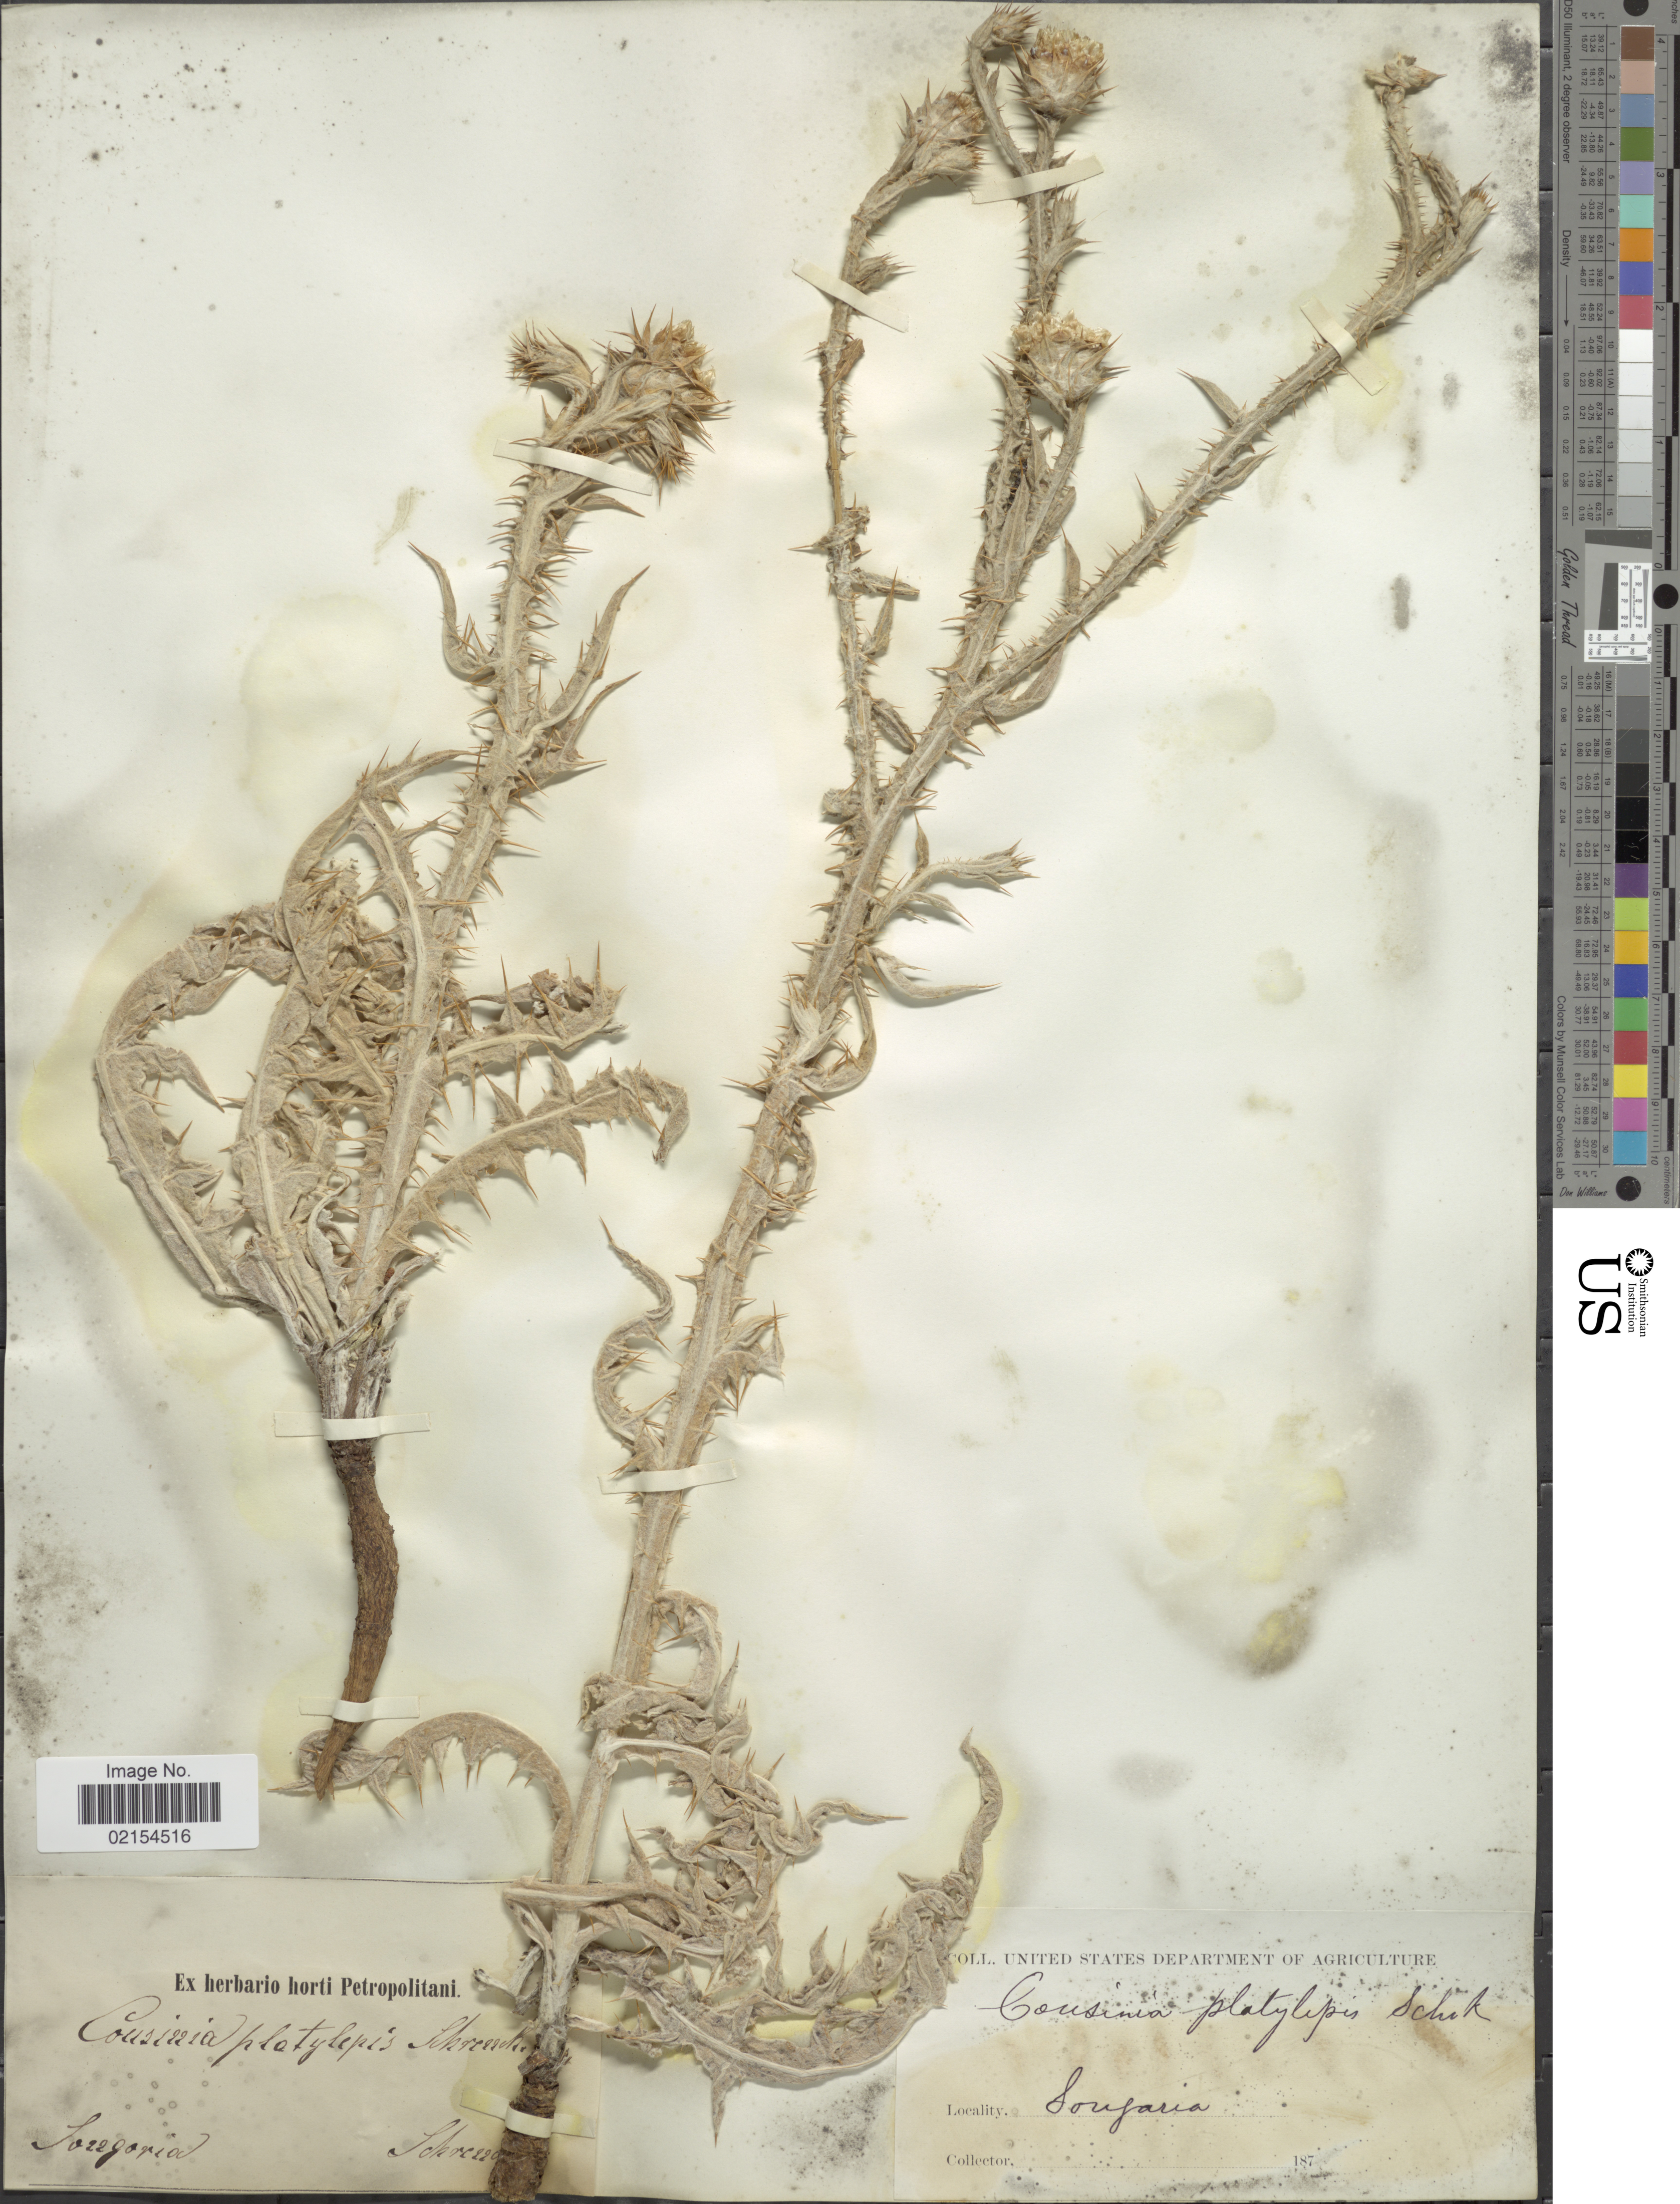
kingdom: Plantae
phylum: Tracheophyta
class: Magnoliopsida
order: Asterales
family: Asteraceae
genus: Cousinia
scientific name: Cousinia platylepis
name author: Schrenk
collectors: Scherrson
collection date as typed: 187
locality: Sougaria [interpreted]